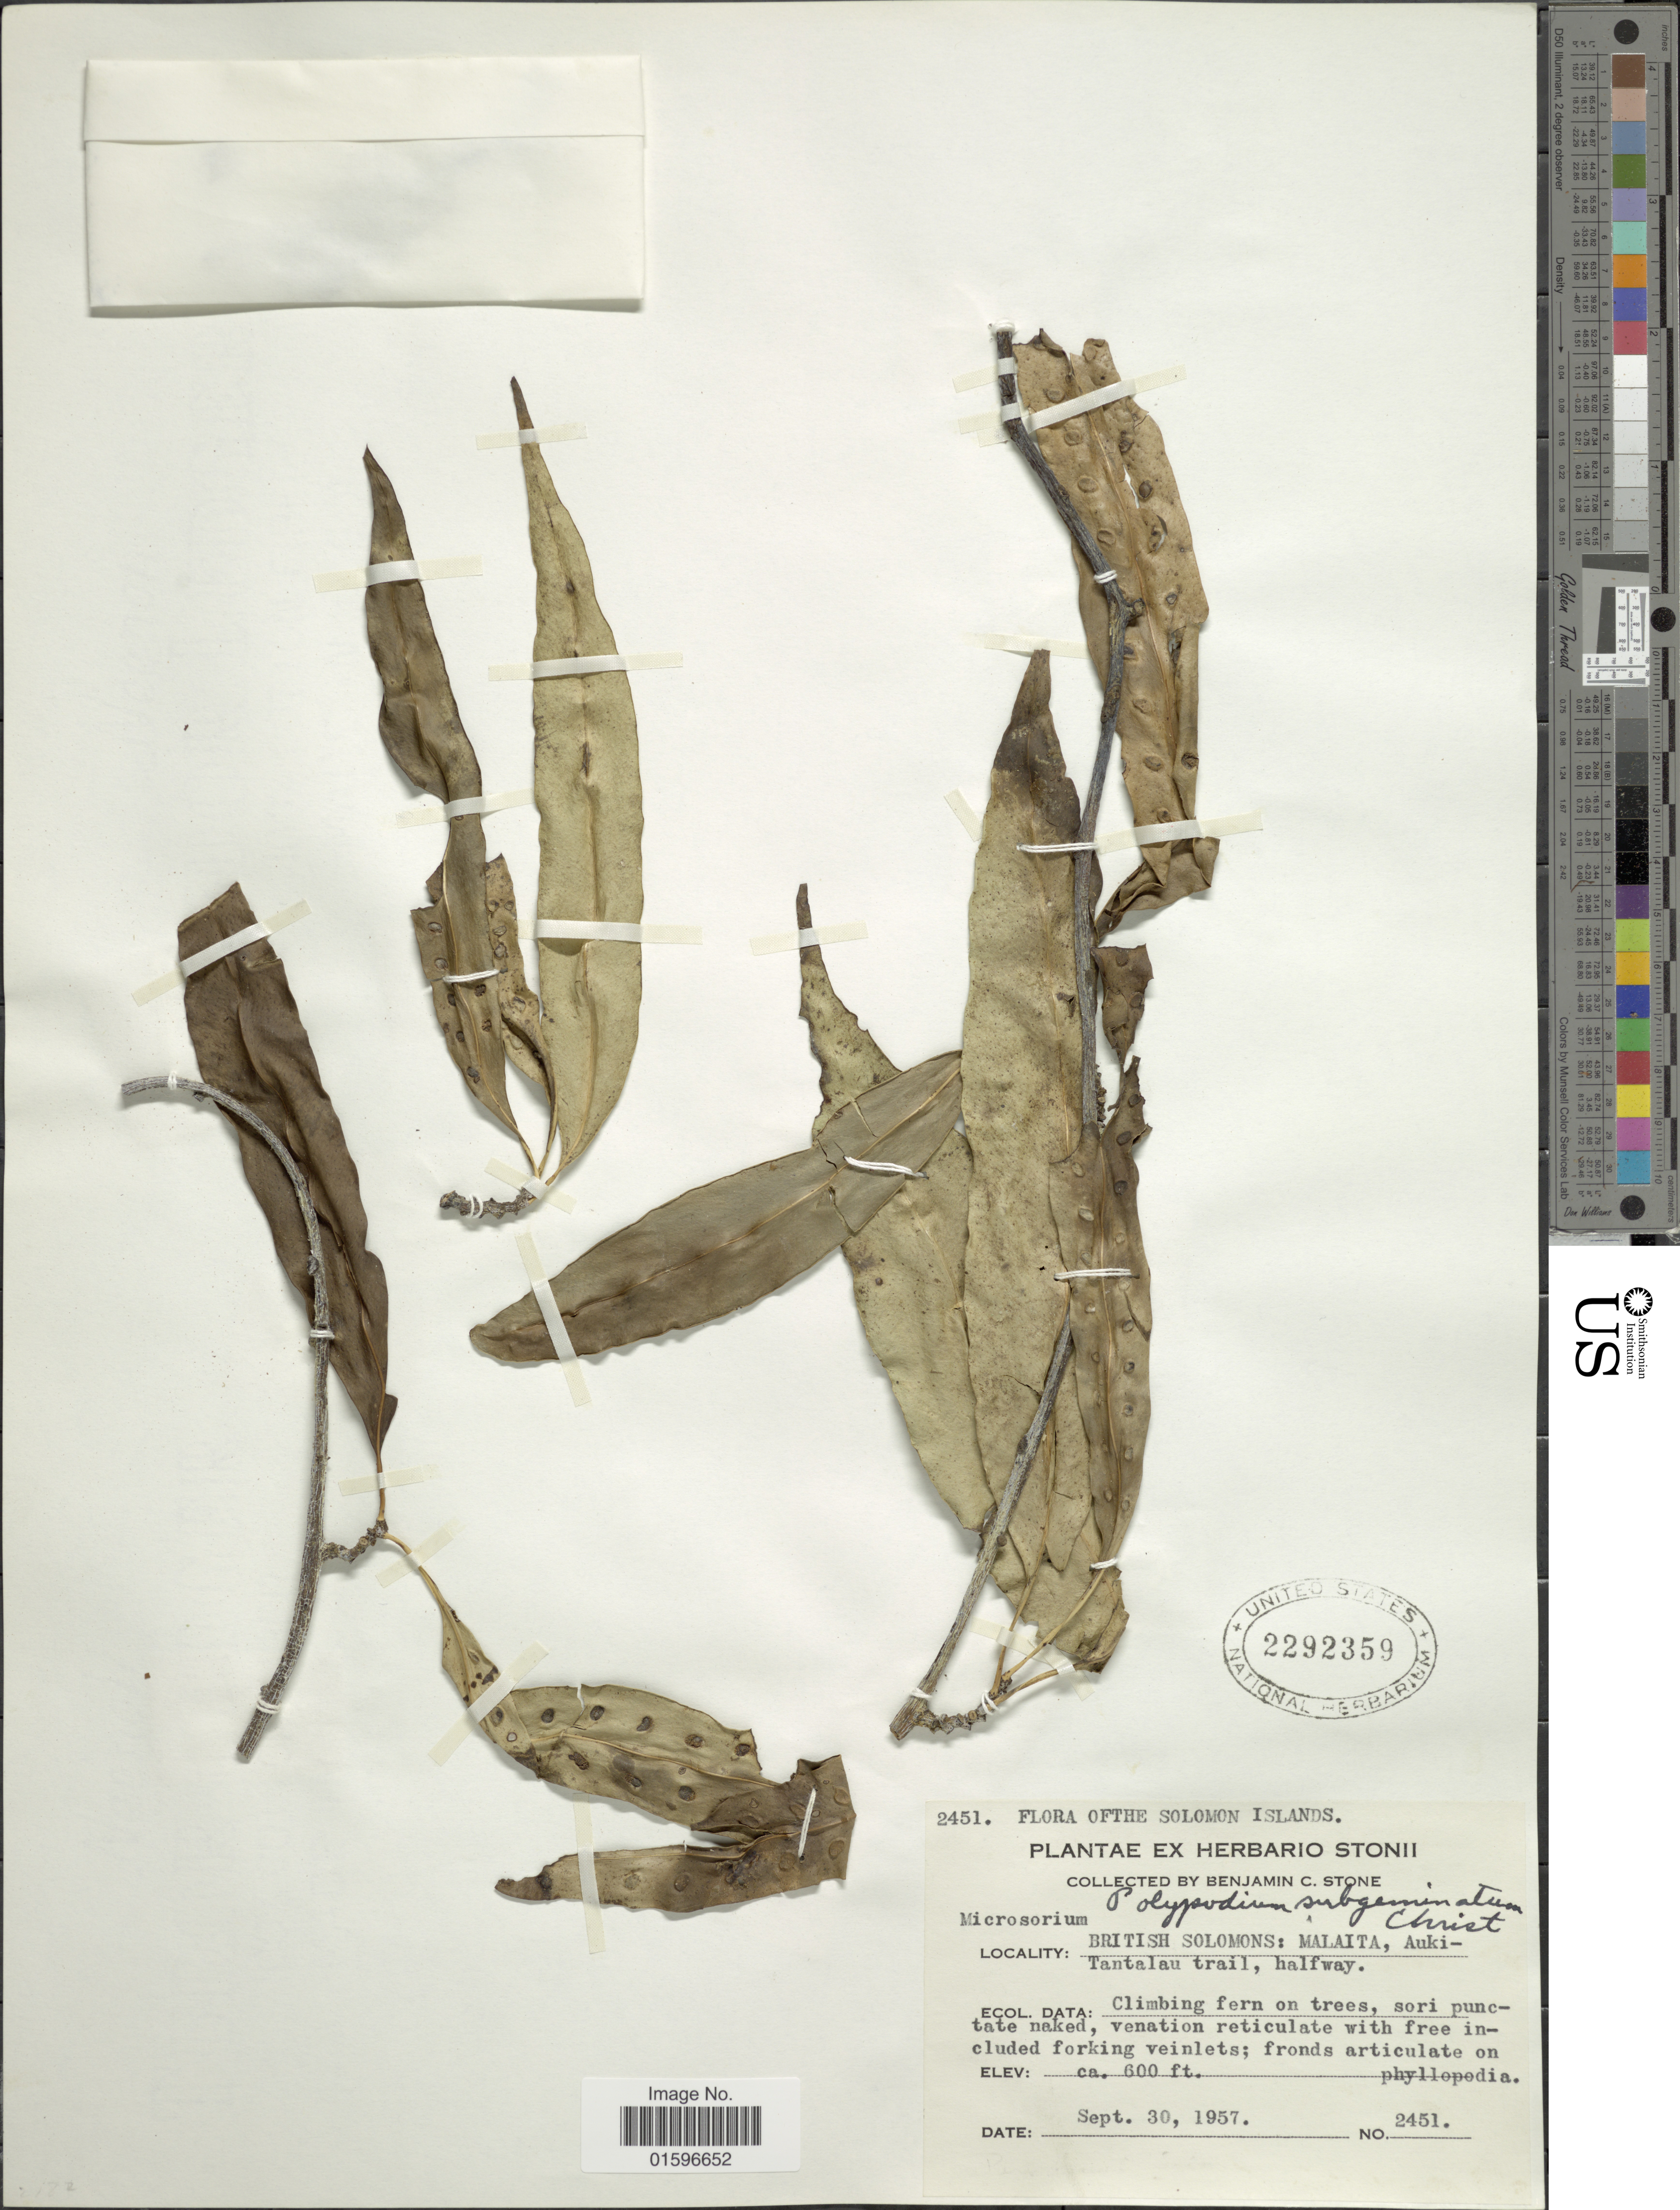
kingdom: Plantae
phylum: Tracheophyta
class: Polypodiopsida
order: Polypodiales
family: Polypodiaceae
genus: Polypodium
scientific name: Polypodium subgeminatum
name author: Christ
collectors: B. C. Stone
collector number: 2451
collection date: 1957-09-30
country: Solomon Islands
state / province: Solomon Islands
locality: Solomon Islands, British Solomons: Malaita, Auki-Tantalau trail, halfway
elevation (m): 183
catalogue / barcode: US 2292359